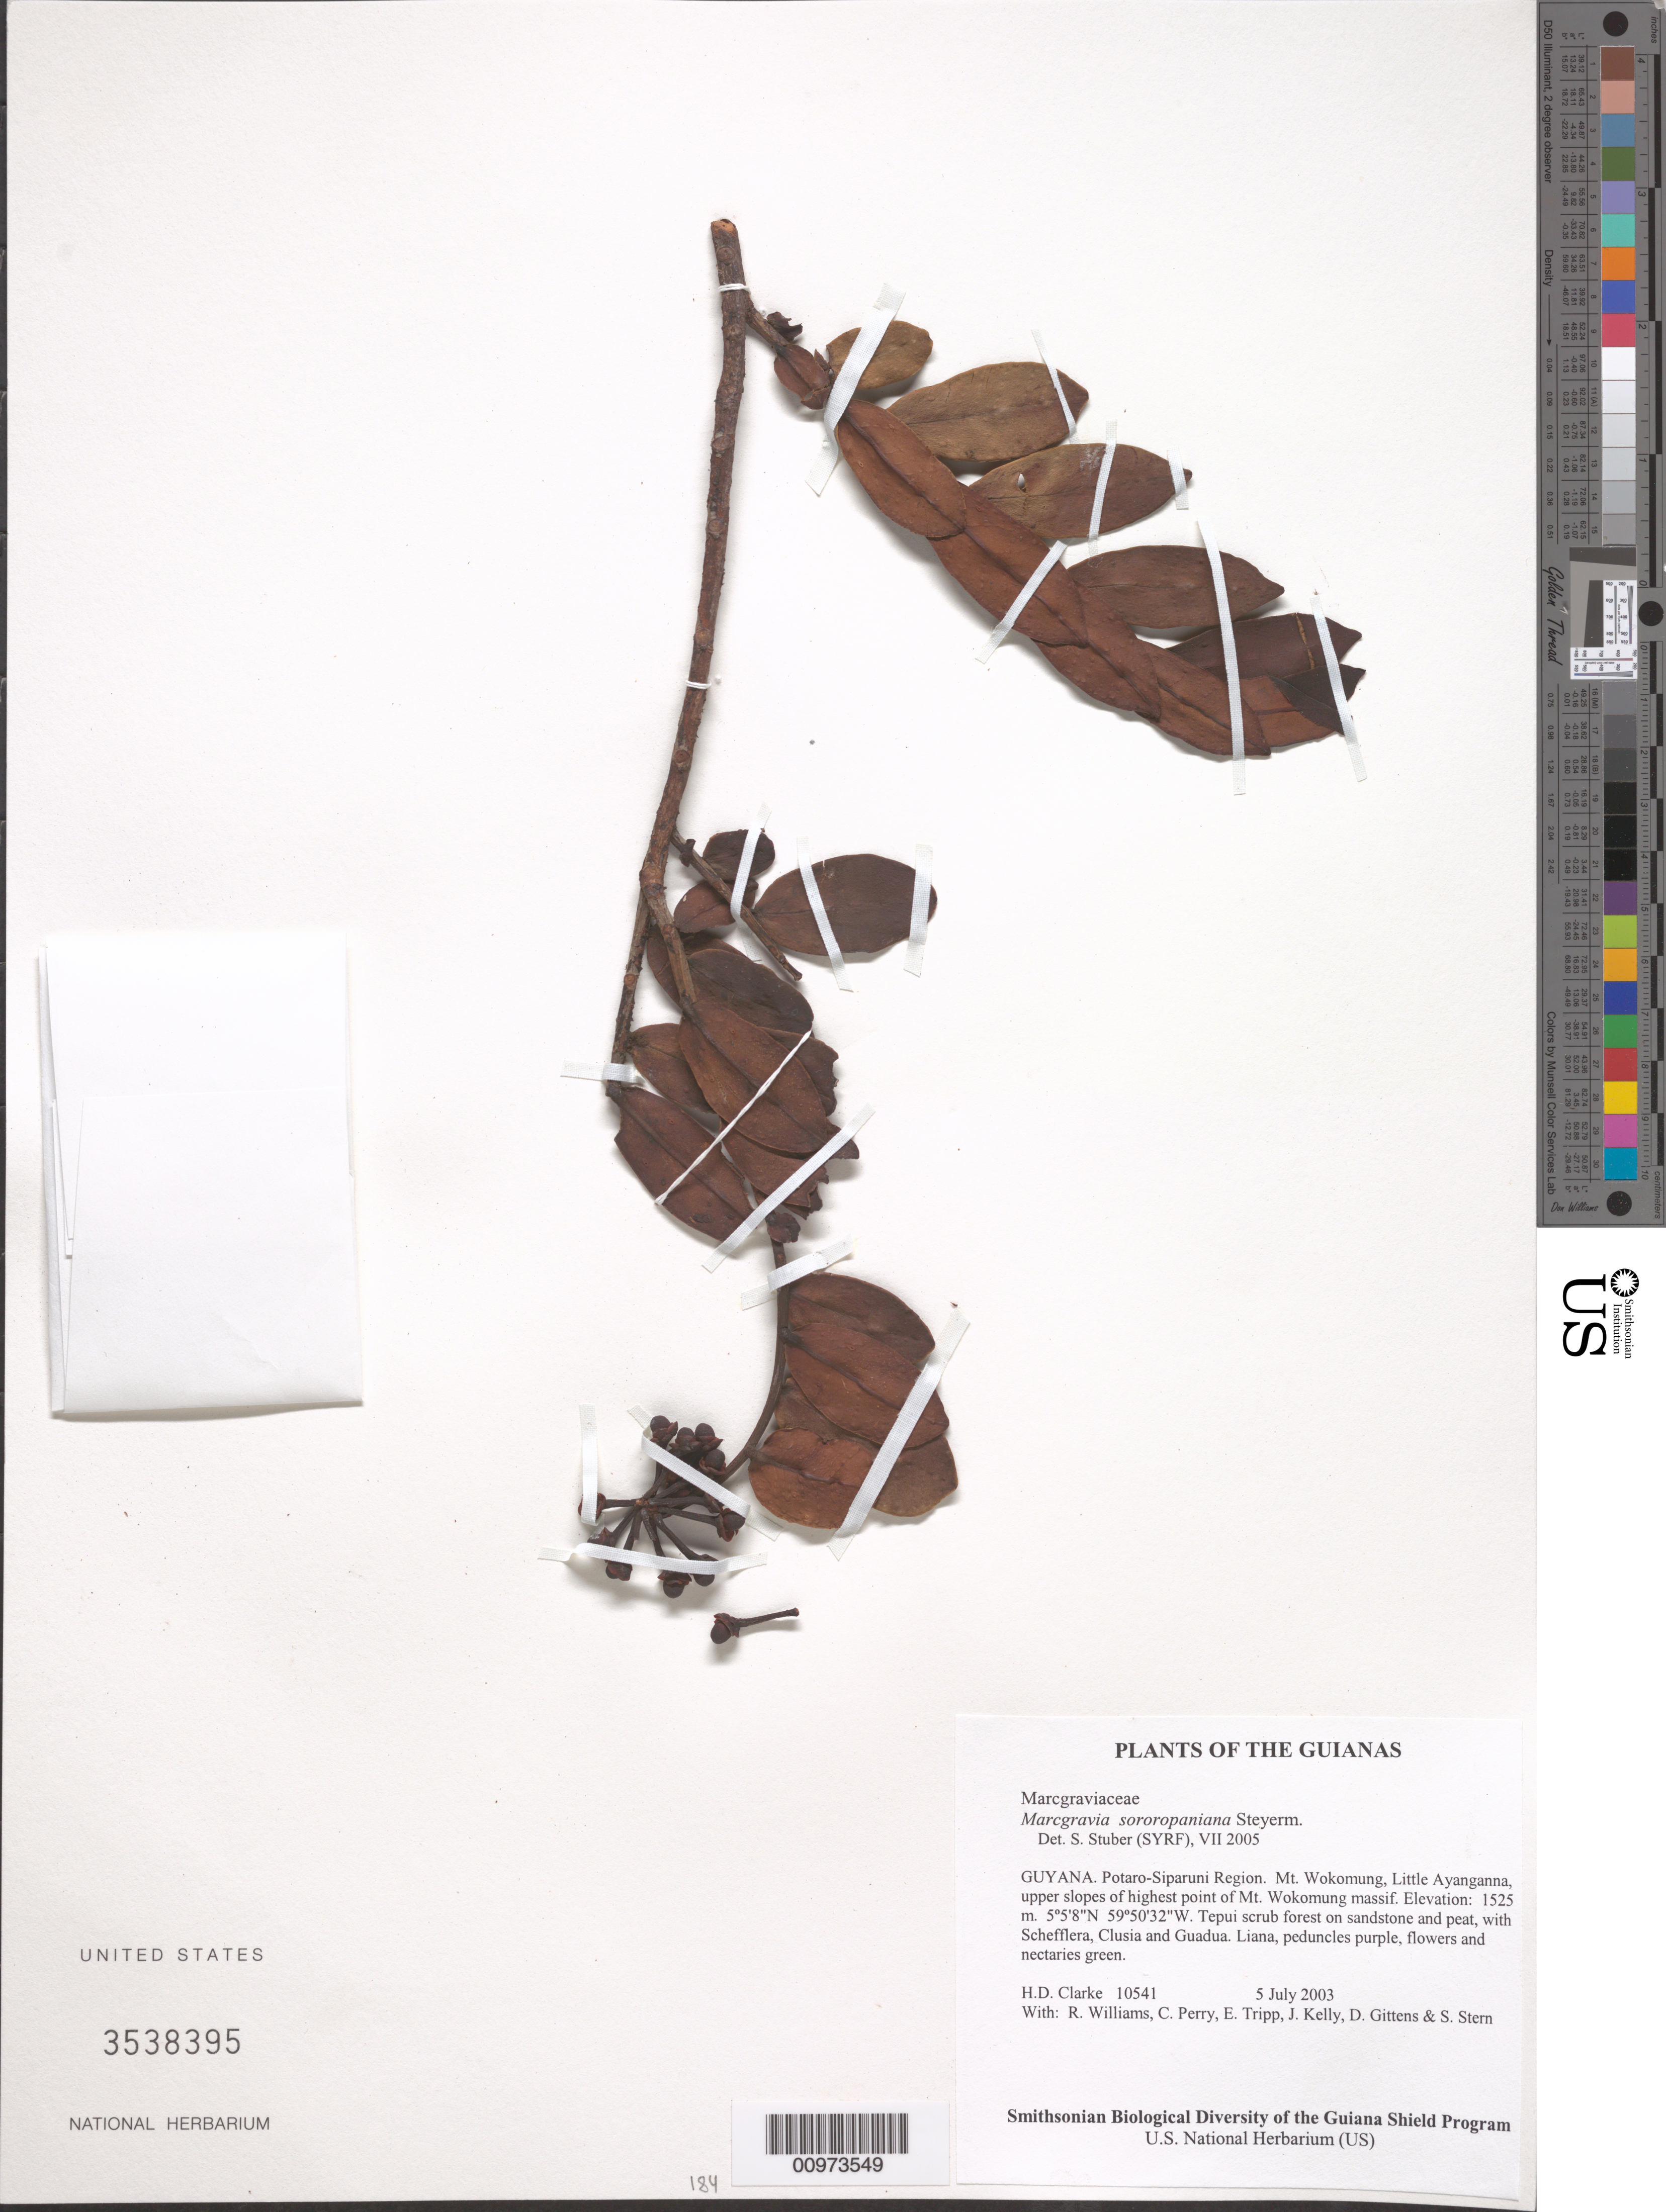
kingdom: Plantae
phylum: Tracheophyta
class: Magnoliopsida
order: Ericales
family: Marcgraviaceae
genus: Marcgravia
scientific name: Marcgravia sororopaniana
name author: Steyerm.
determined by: Stuber, S.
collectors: H. D. Clarke, R. Williams, C. Perry, E. Tripp, J. Kelly, D. Gittens & S. R. Stern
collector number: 10541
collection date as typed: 5 July 2003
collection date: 2003-07-05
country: Guyana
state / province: Potaro-Siparuni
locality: Mt. Wokomung, Little Ayanganna, upper slopes of highest point of Mt. Wokomung massif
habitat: Tepui scrub forest on sandstone and peat, with Schefflera, Clusia and Guadua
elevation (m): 1525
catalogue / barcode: US 3538395